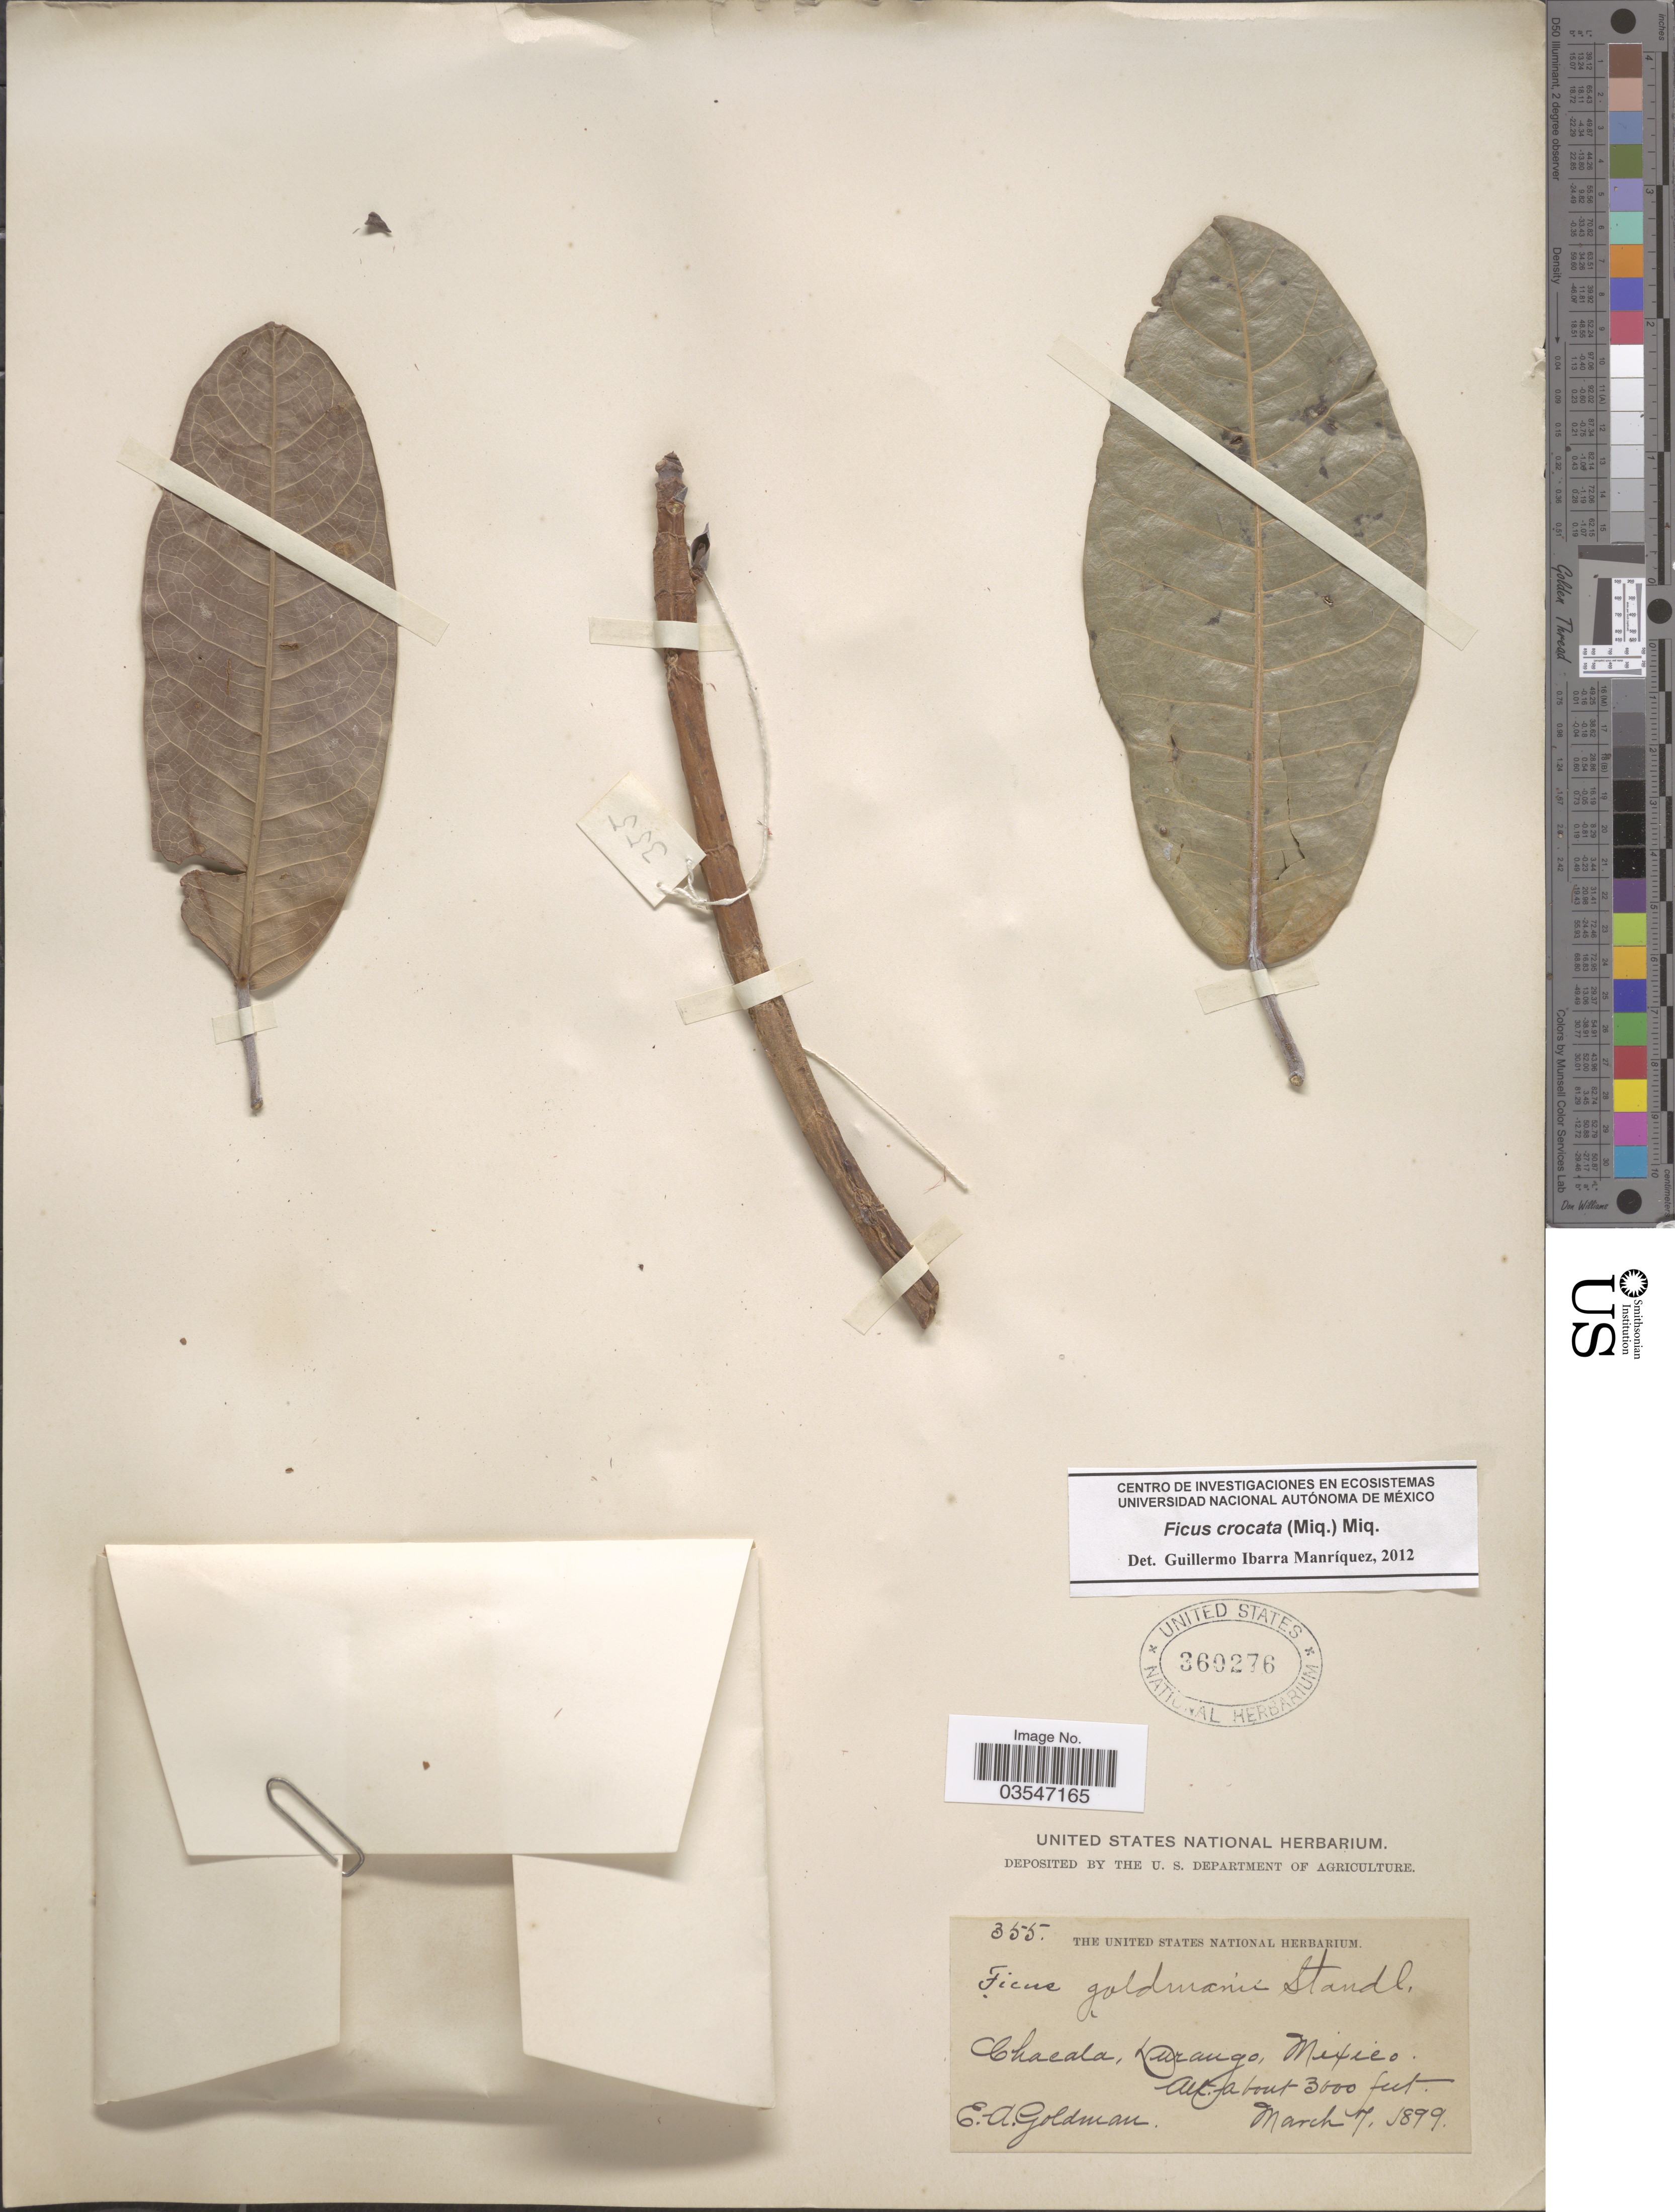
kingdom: Plantae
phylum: Tracheophyta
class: Magnoliopsida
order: Rosales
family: Moraceae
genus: Ficus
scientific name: Ficus crocata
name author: (Miq.) Miq.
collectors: E. A. Goldman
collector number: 355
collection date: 1899-03-07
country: Mexico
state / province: Durango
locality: Chacala.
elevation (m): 914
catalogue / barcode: US 360276